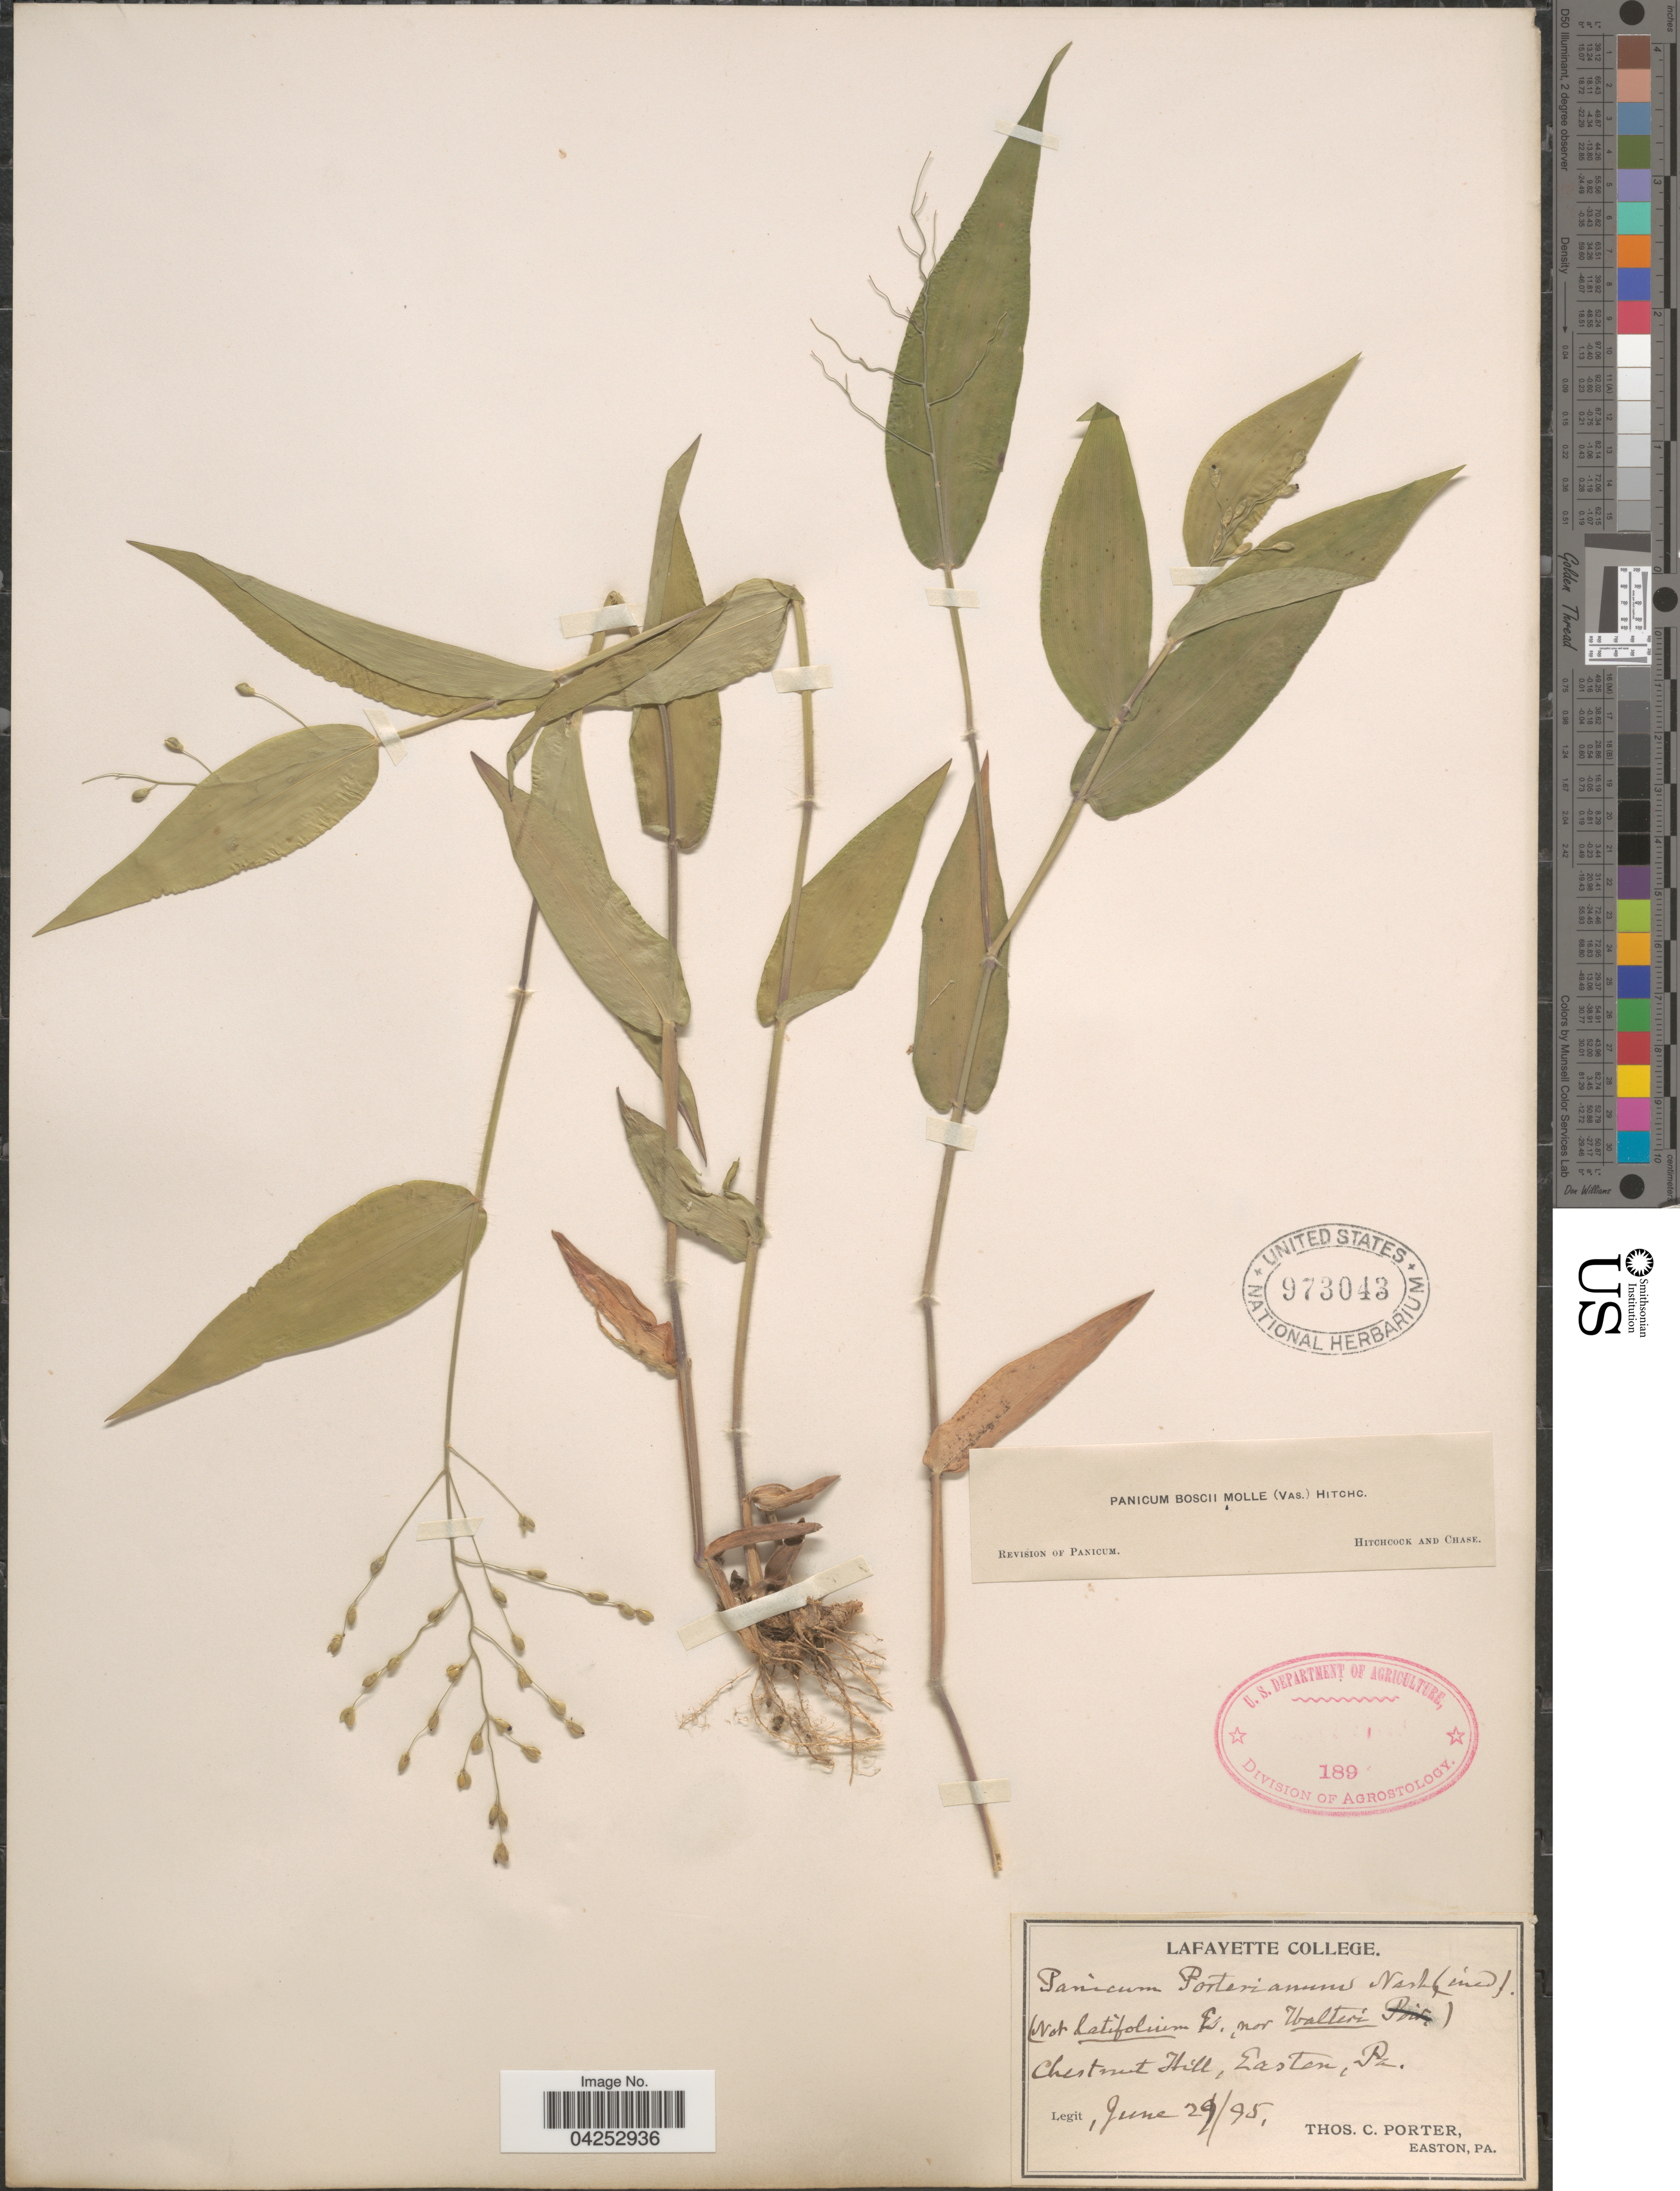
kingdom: Plantae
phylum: Tracheophyta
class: Liliopsida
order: Poales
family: Poaceae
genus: Dichanthelium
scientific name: Dichanthelium boscii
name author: (Poir.) Gould & C.A. Clark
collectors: T. Porter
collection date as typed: Transcribed d/m/y: 29/6/95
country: United States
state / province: Pennsylvania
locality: Chestnut Hill, Easton.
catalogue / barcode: US 973043